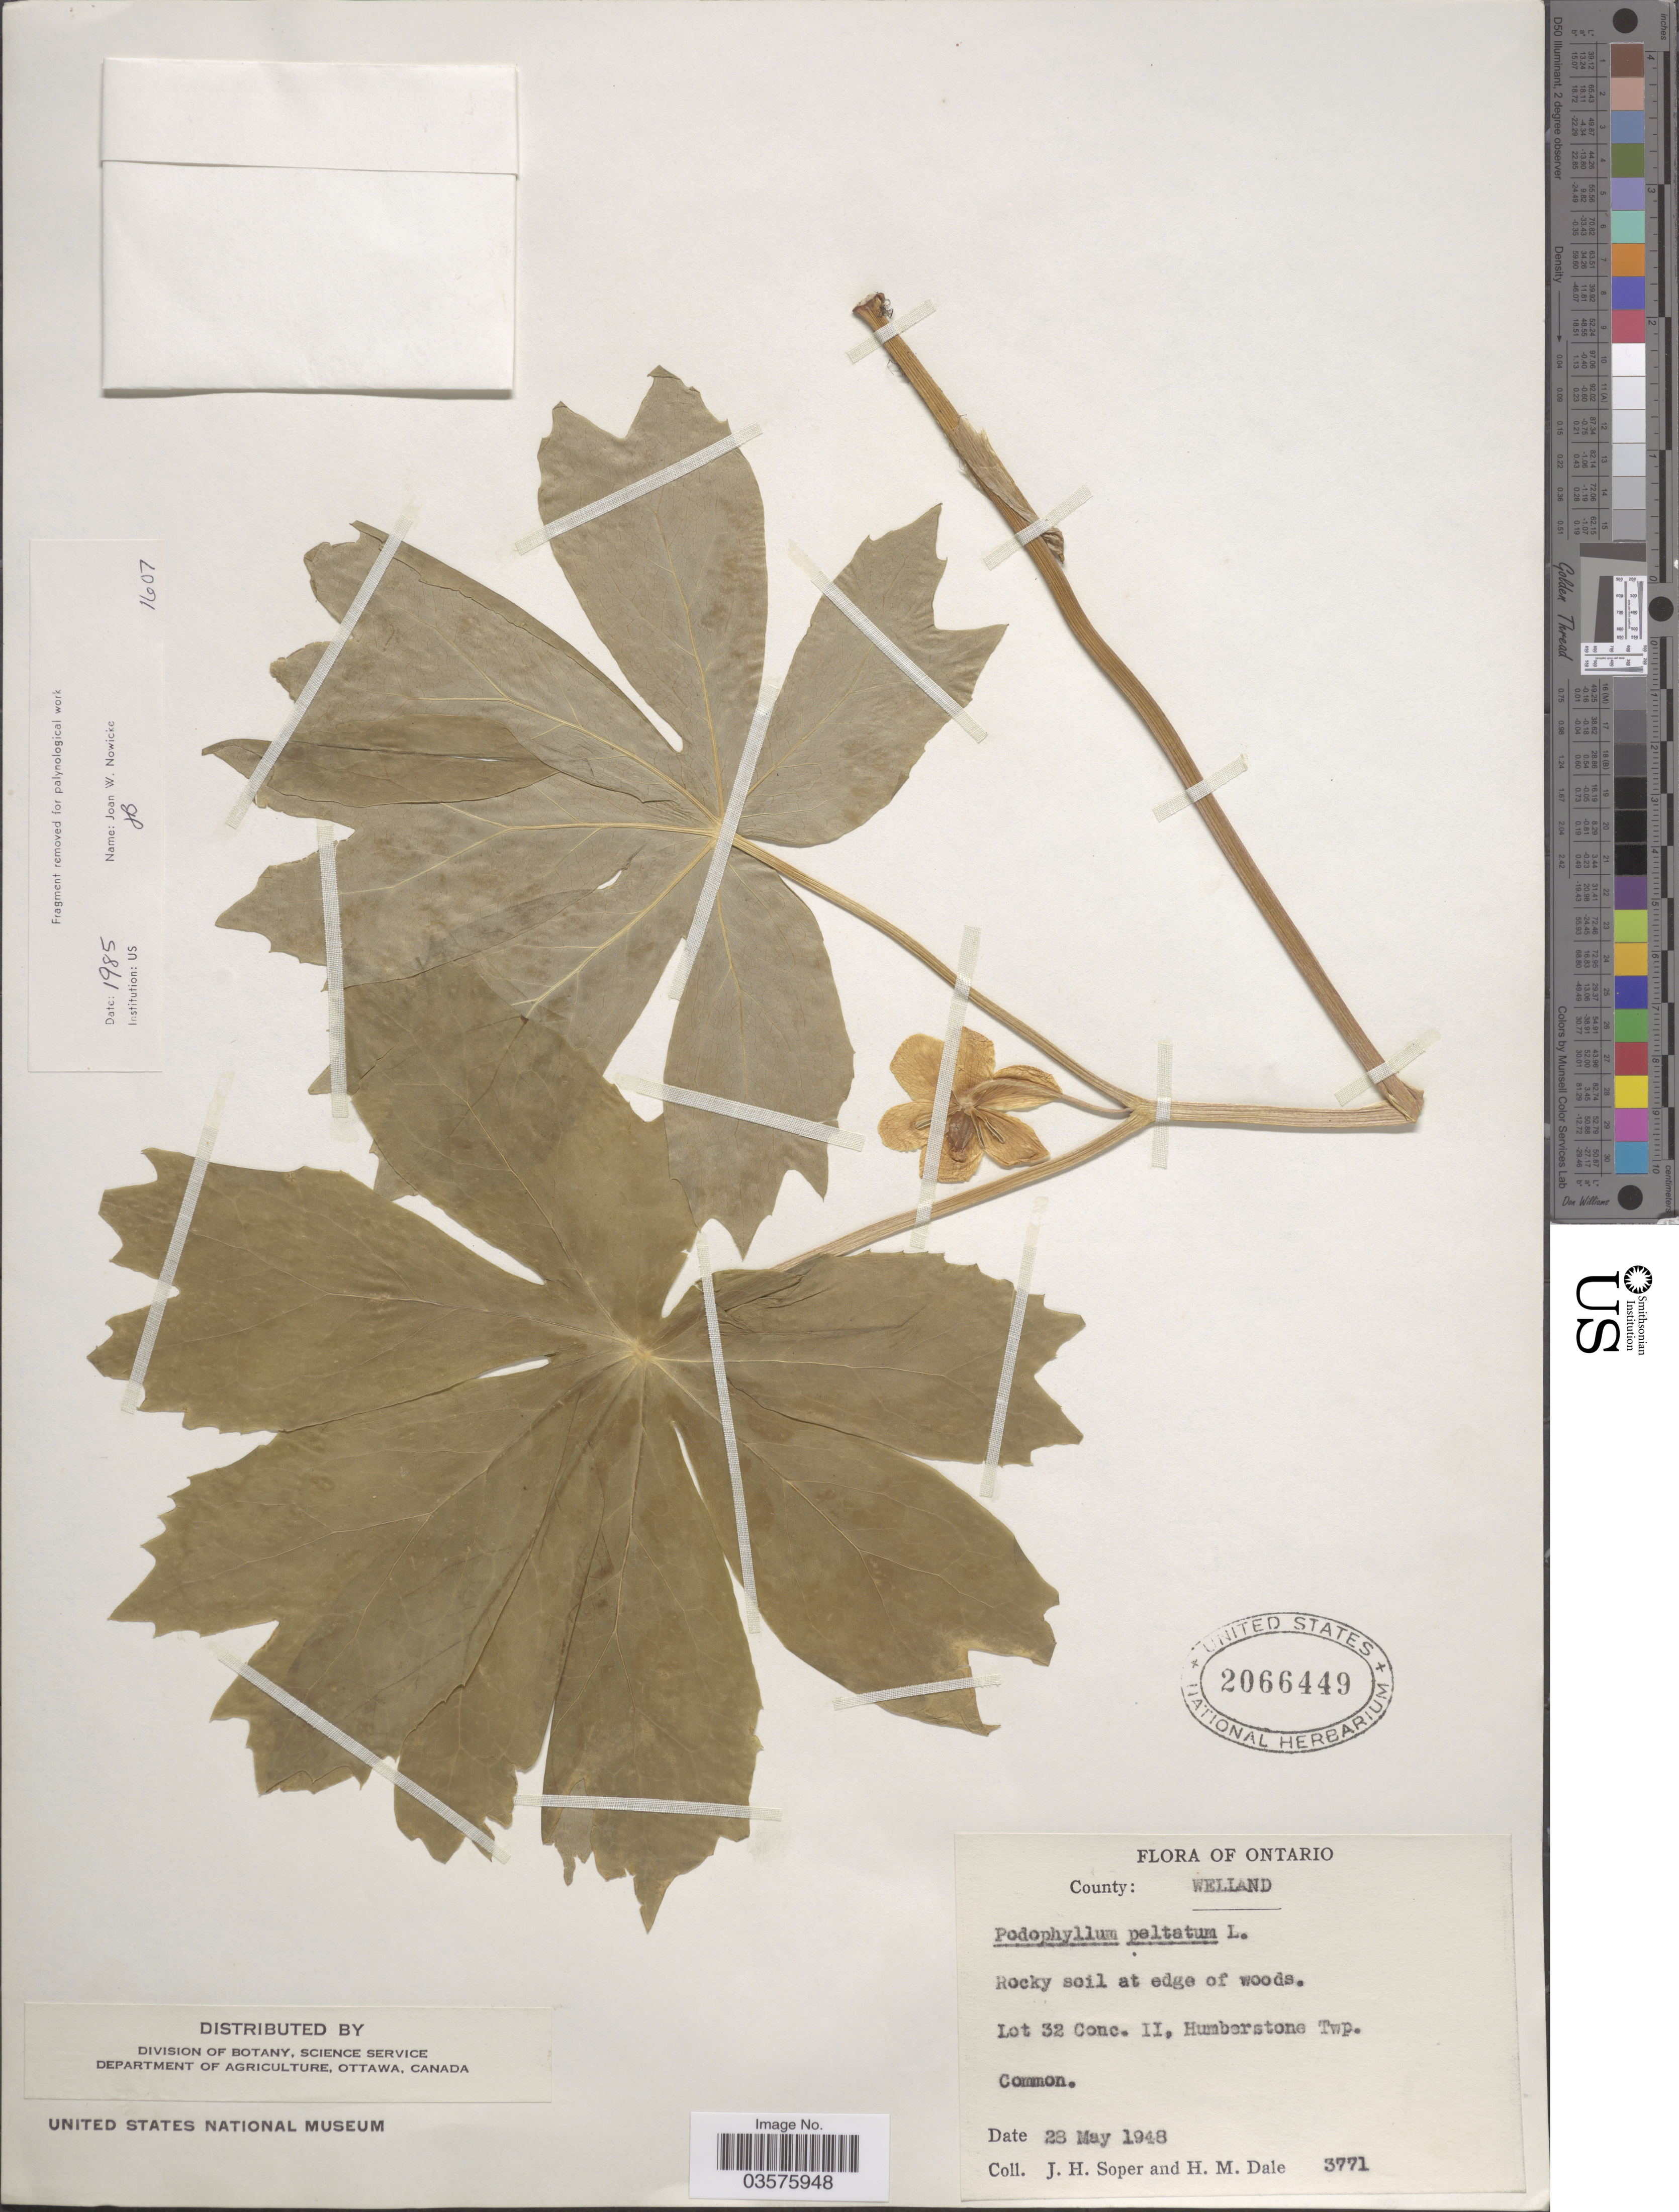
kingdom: Plantae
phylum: Tracheophyta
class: Magnoliopsida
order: Ranunculales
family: Berberidaceae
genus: Podophyllum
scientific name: Podophyllum peltatum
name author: L.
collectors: J. H. Soper & H. M. Dale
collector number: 3771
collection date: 1948-05-23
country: Canada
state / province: Ontario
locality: County: Welland. Lot 32 Conc. II, Humberstone Twp.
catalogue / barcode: US 2066449